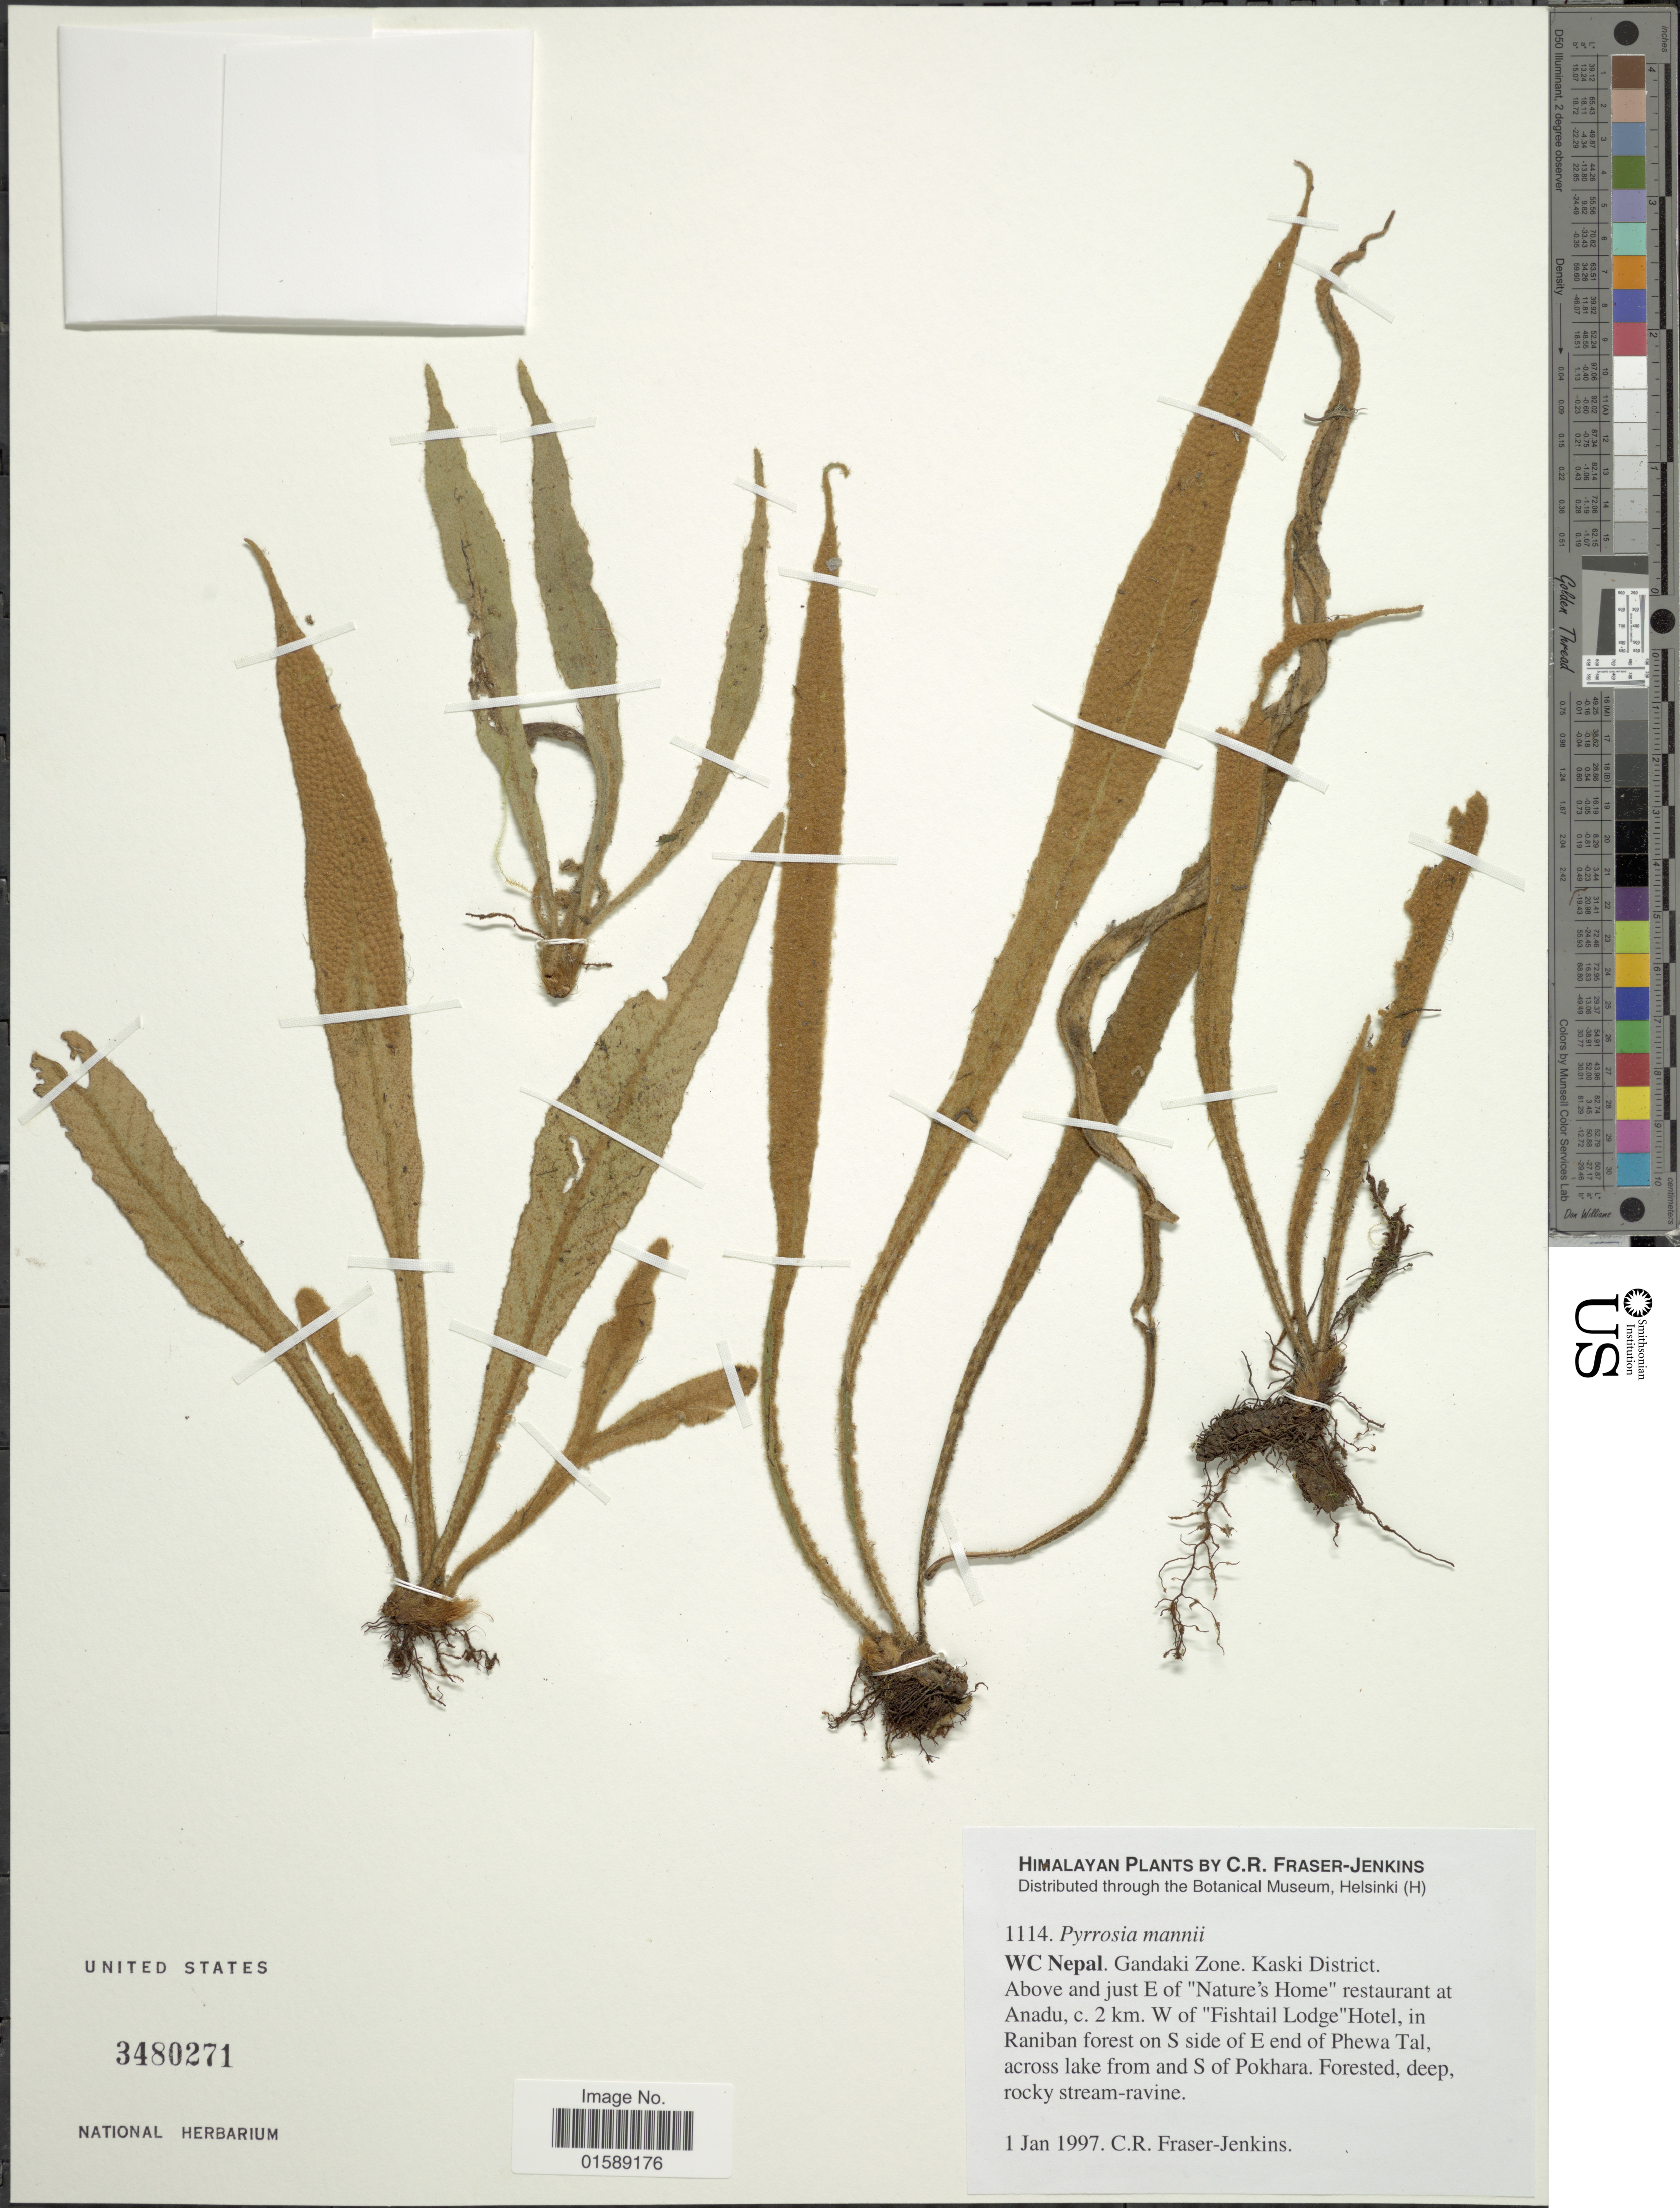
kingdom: Plantae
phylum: Tracheophyta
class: Polypodiopsida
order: Polypodiales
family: Polypodiaceae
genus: Pyrrosia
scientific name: Pyrrosia mannii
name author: (Giesenh.) Ching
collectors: C. R. Fraser-Jenkins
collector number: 1114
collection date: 1997-01-01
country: Nepal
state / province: Gandaki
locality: Himalayan. WC Nepal. Kaski District. Above and just E of "Nature's Home" restaurant at Anadu, c. 2km. W of "Fishtail Lodge" Hotel, in Raniban Forest on S side of E end of Phewa Tal, across lake from and S of Pokhara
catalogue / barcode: US 3480271